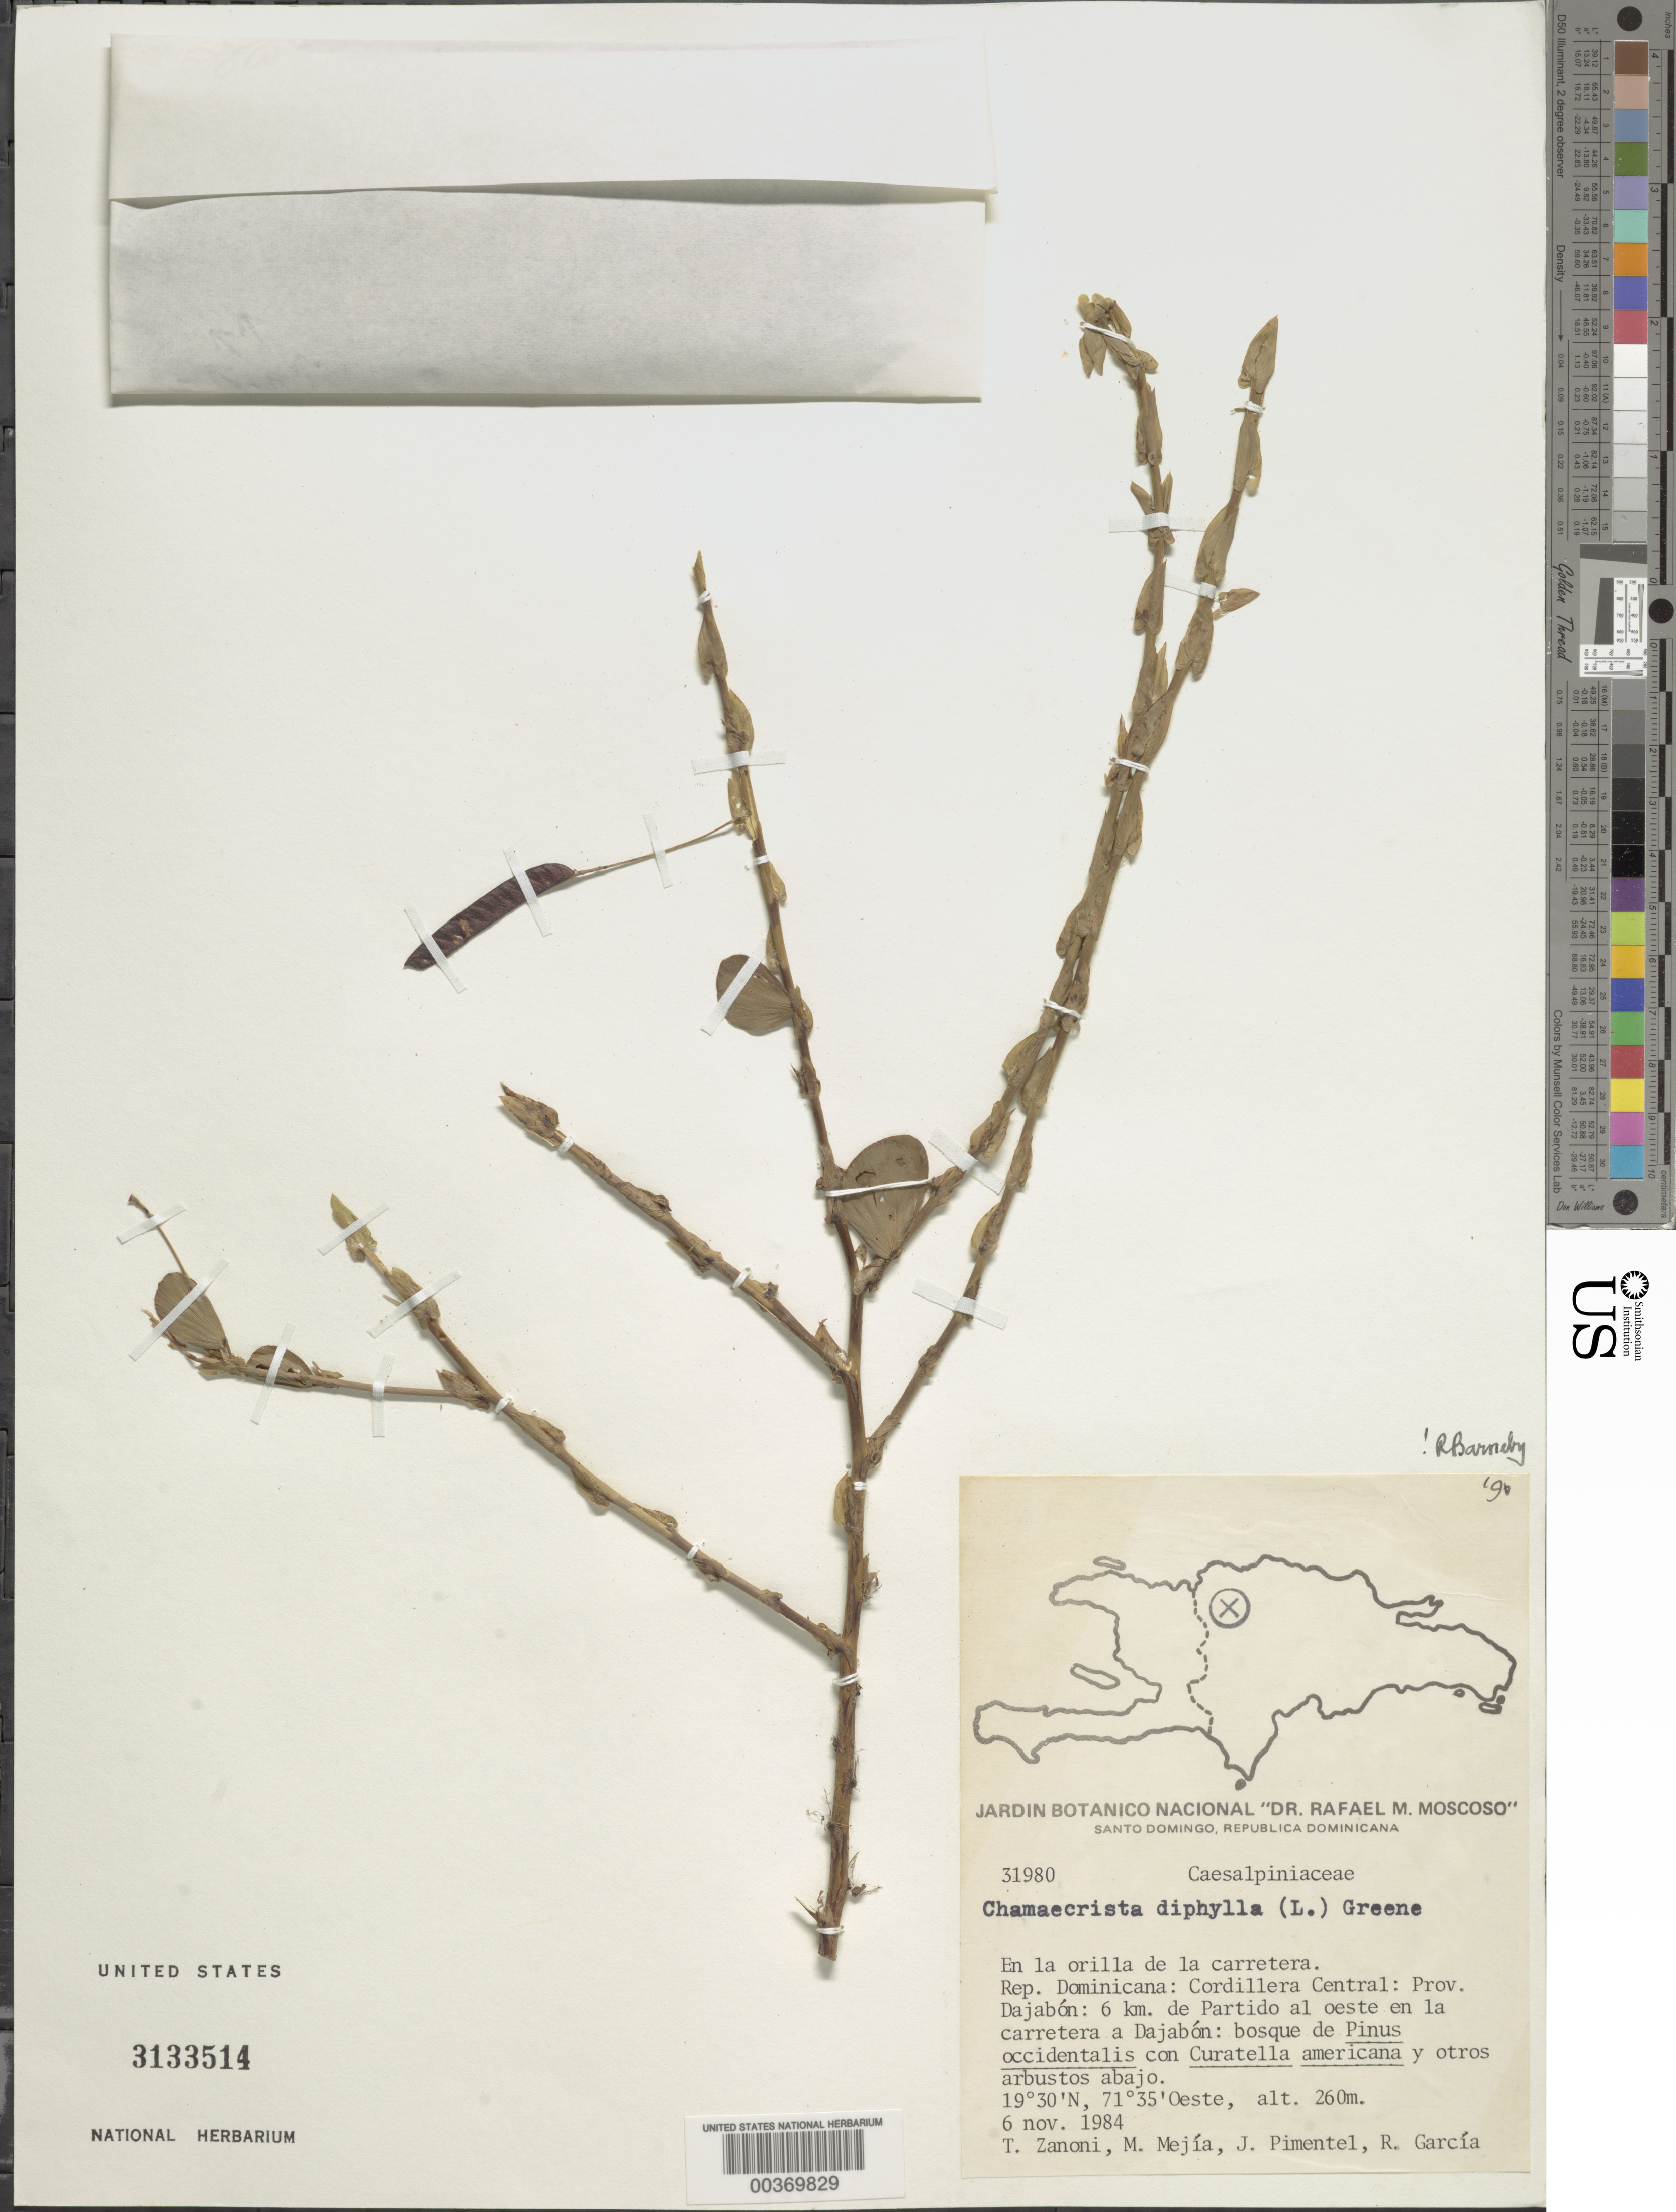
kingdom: Plantae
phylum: Tracheophyta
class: Magnoliopsida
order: Fabales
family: Fabaceae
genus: Chamaecrista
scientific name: Chamaecrista diphylla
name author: (L.) Greene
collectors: T. A. Zanoni, M. Mejia Pimentel, J. Pimentel Baez & R. G. García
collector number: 31980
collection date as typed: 06 Nov 1984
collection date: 1984-11-06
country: Dominican Republic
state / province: Dajabón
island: Hispaniola Island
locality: Cordillera central; 6 km de partido al oeste en la carretera a dajabon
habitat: Bosque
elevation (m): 260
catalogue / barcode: US 3133514